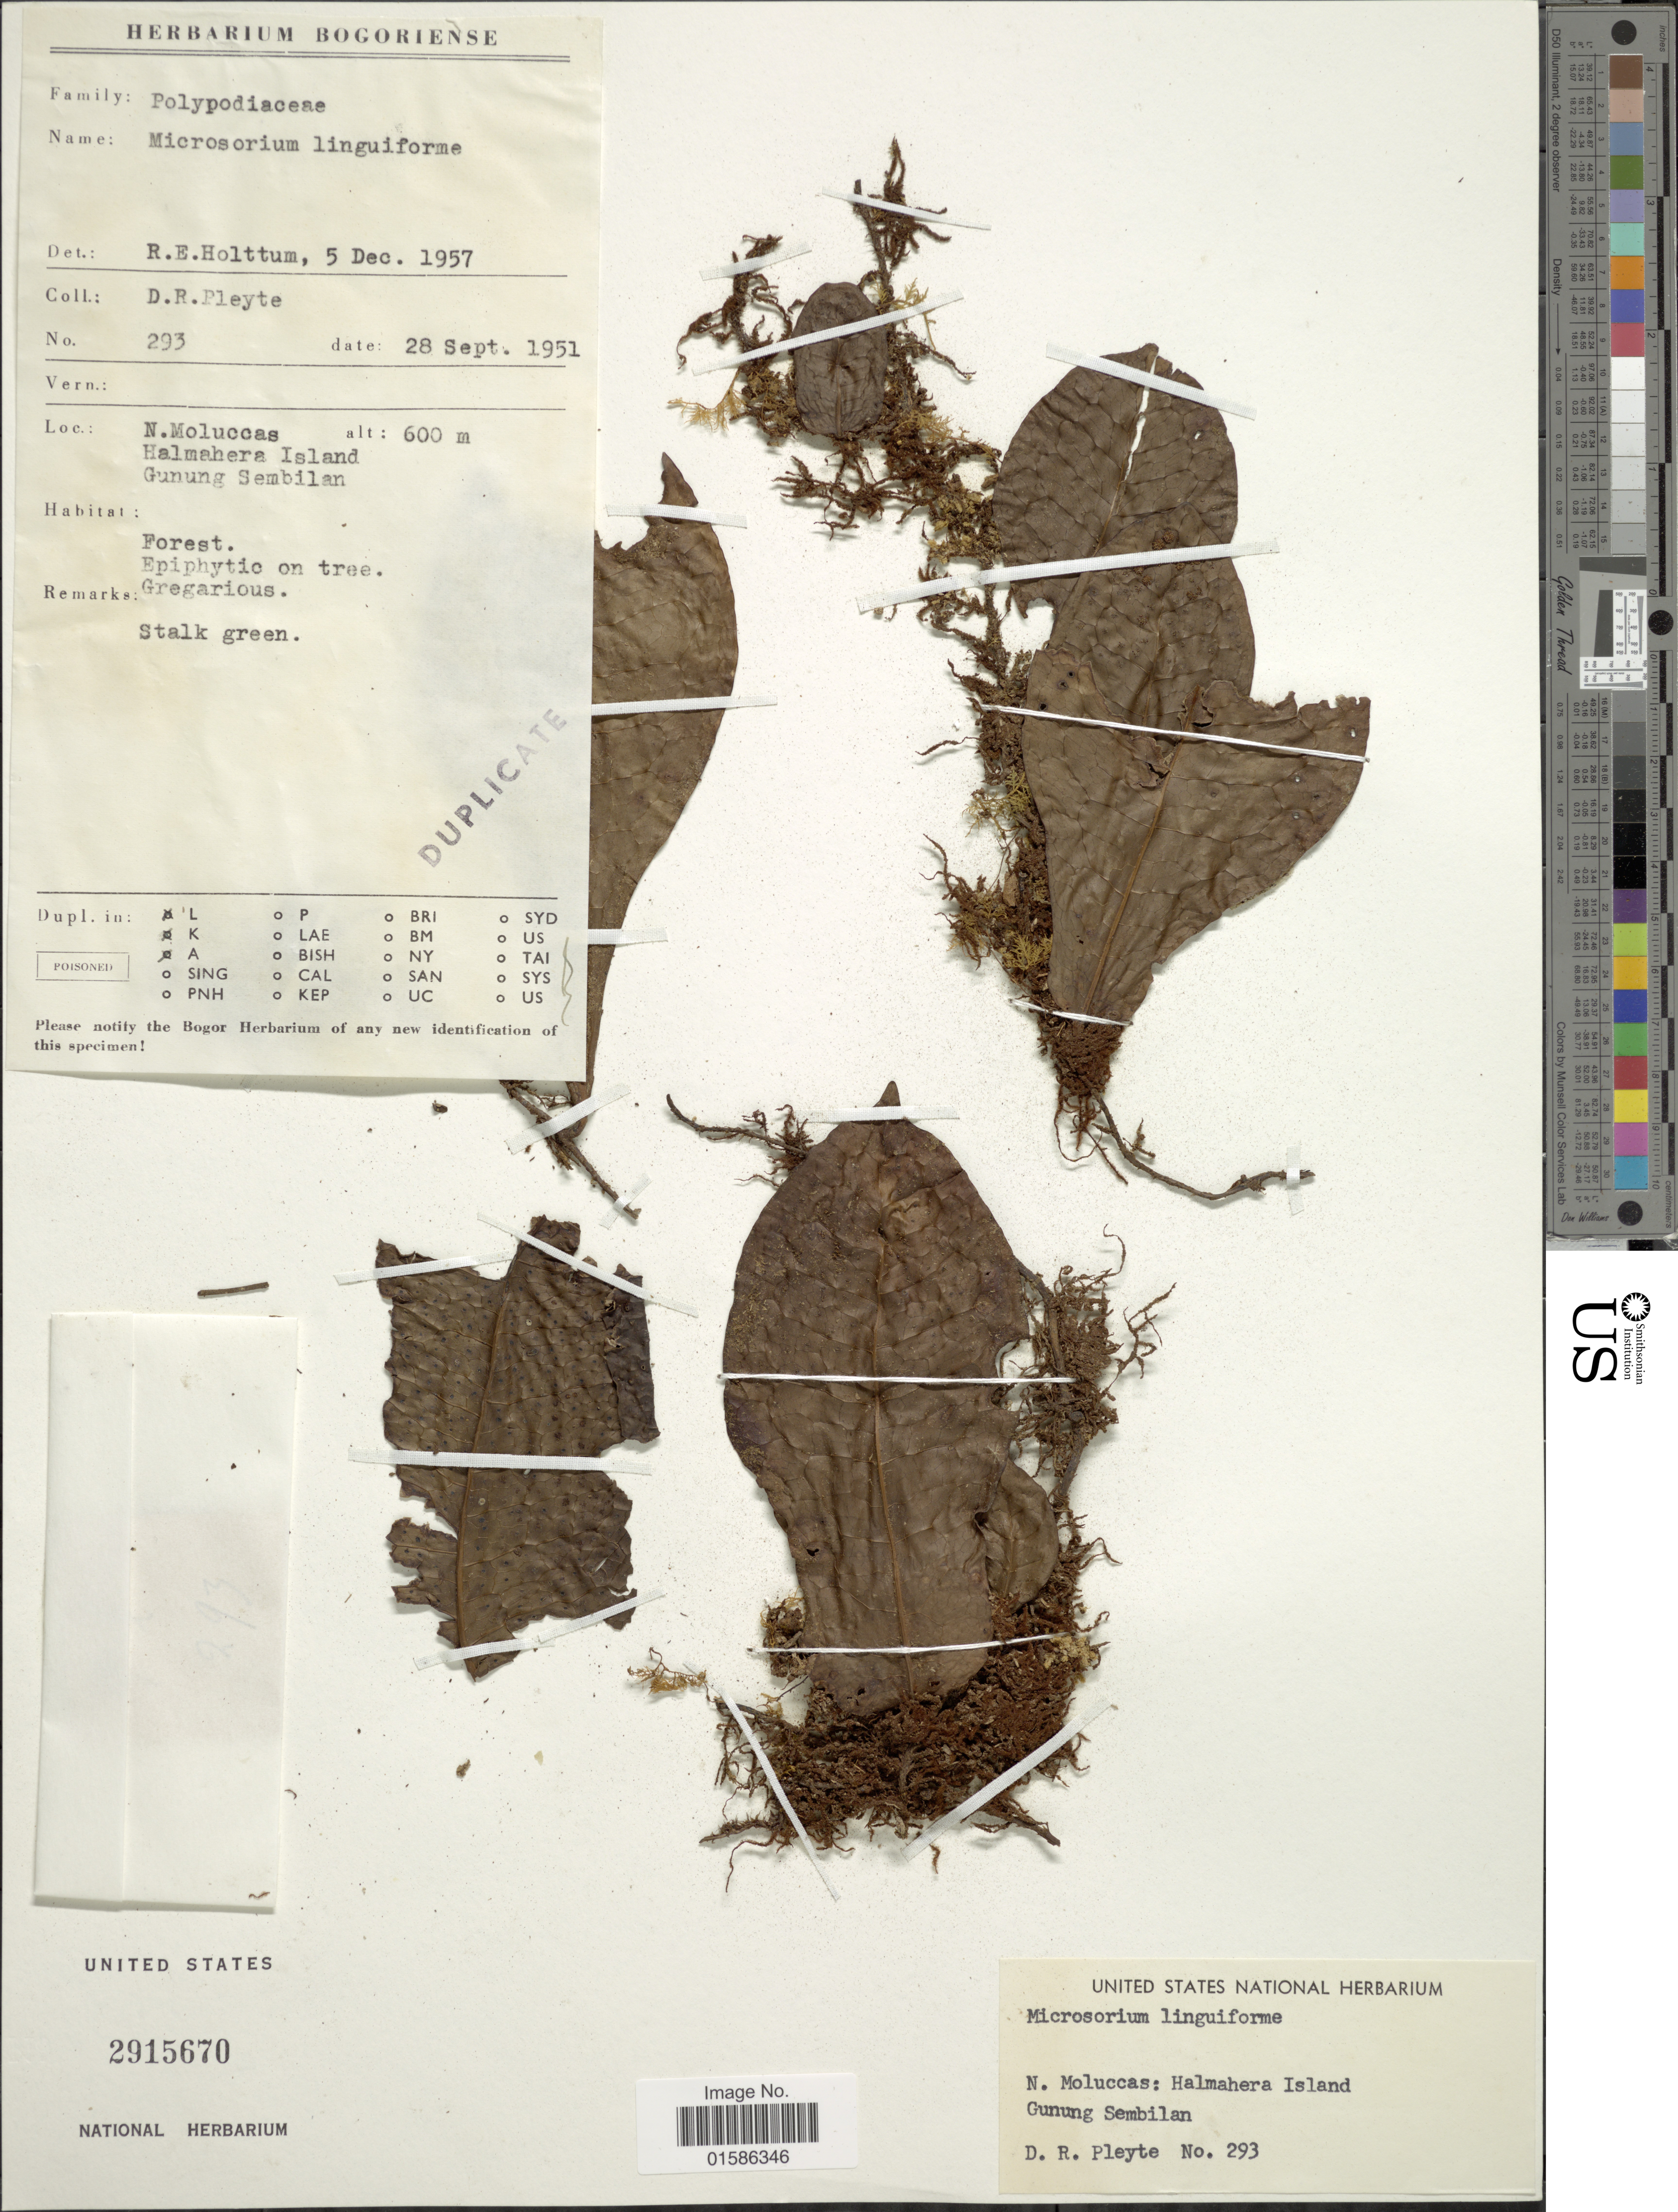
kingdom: Plantae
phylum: Tracheophyta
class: Polypodiopsida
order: Polypodiales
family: Polypodiaceae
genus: Microsorum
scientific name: Microsorum linguiforme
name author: (Mett.) Copel.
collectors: D. Pleyte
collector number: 293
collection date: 1951-09-28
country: Indonesia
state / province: Maluku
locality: N. Moluccas, Halmahera Island, Gunug Sembilan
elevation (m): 600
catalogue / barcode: US 2915670